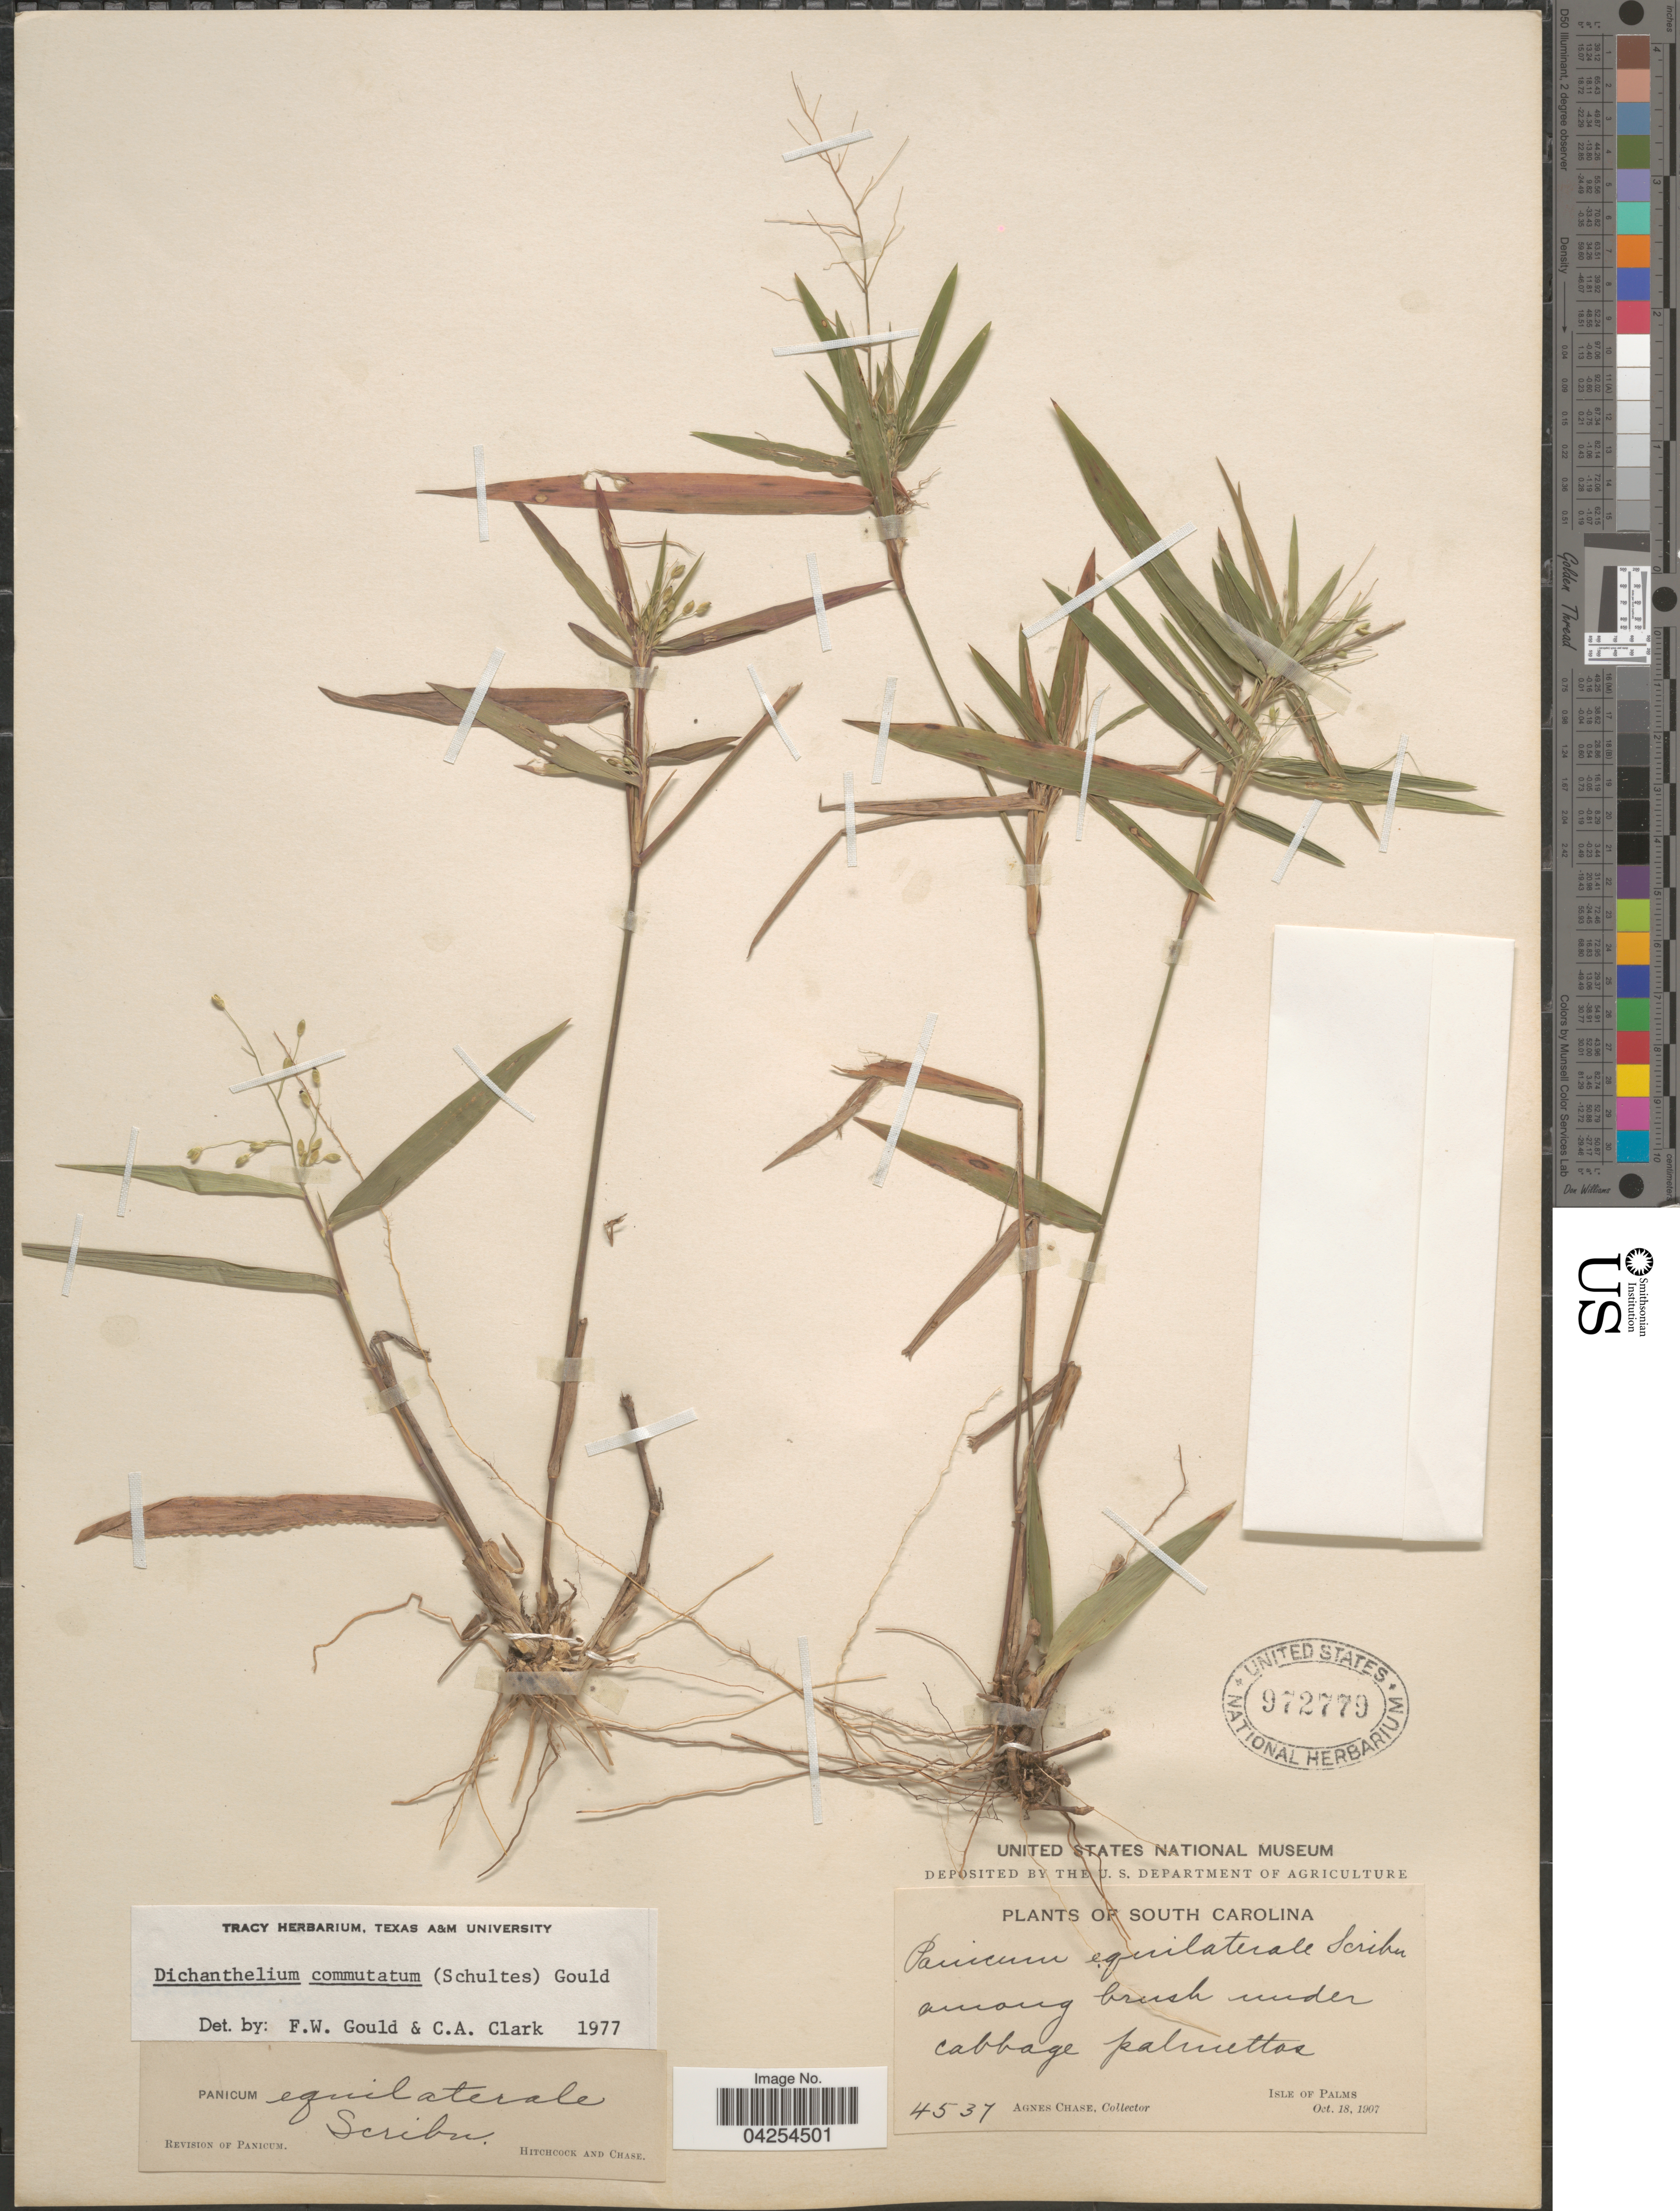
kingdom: Plantae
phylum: Tracheophyta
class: Liliopsida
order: Poales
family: Poaceae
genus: Dichanthelium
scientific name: Dichanthelium commutatum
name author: (Schult.) Gould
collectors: A. Chase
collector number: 4537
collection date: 1907-10-18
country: United States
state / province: South Carolina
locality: Among brush under cabbage palmettos. Isle of Palms.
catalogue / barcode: US 972779